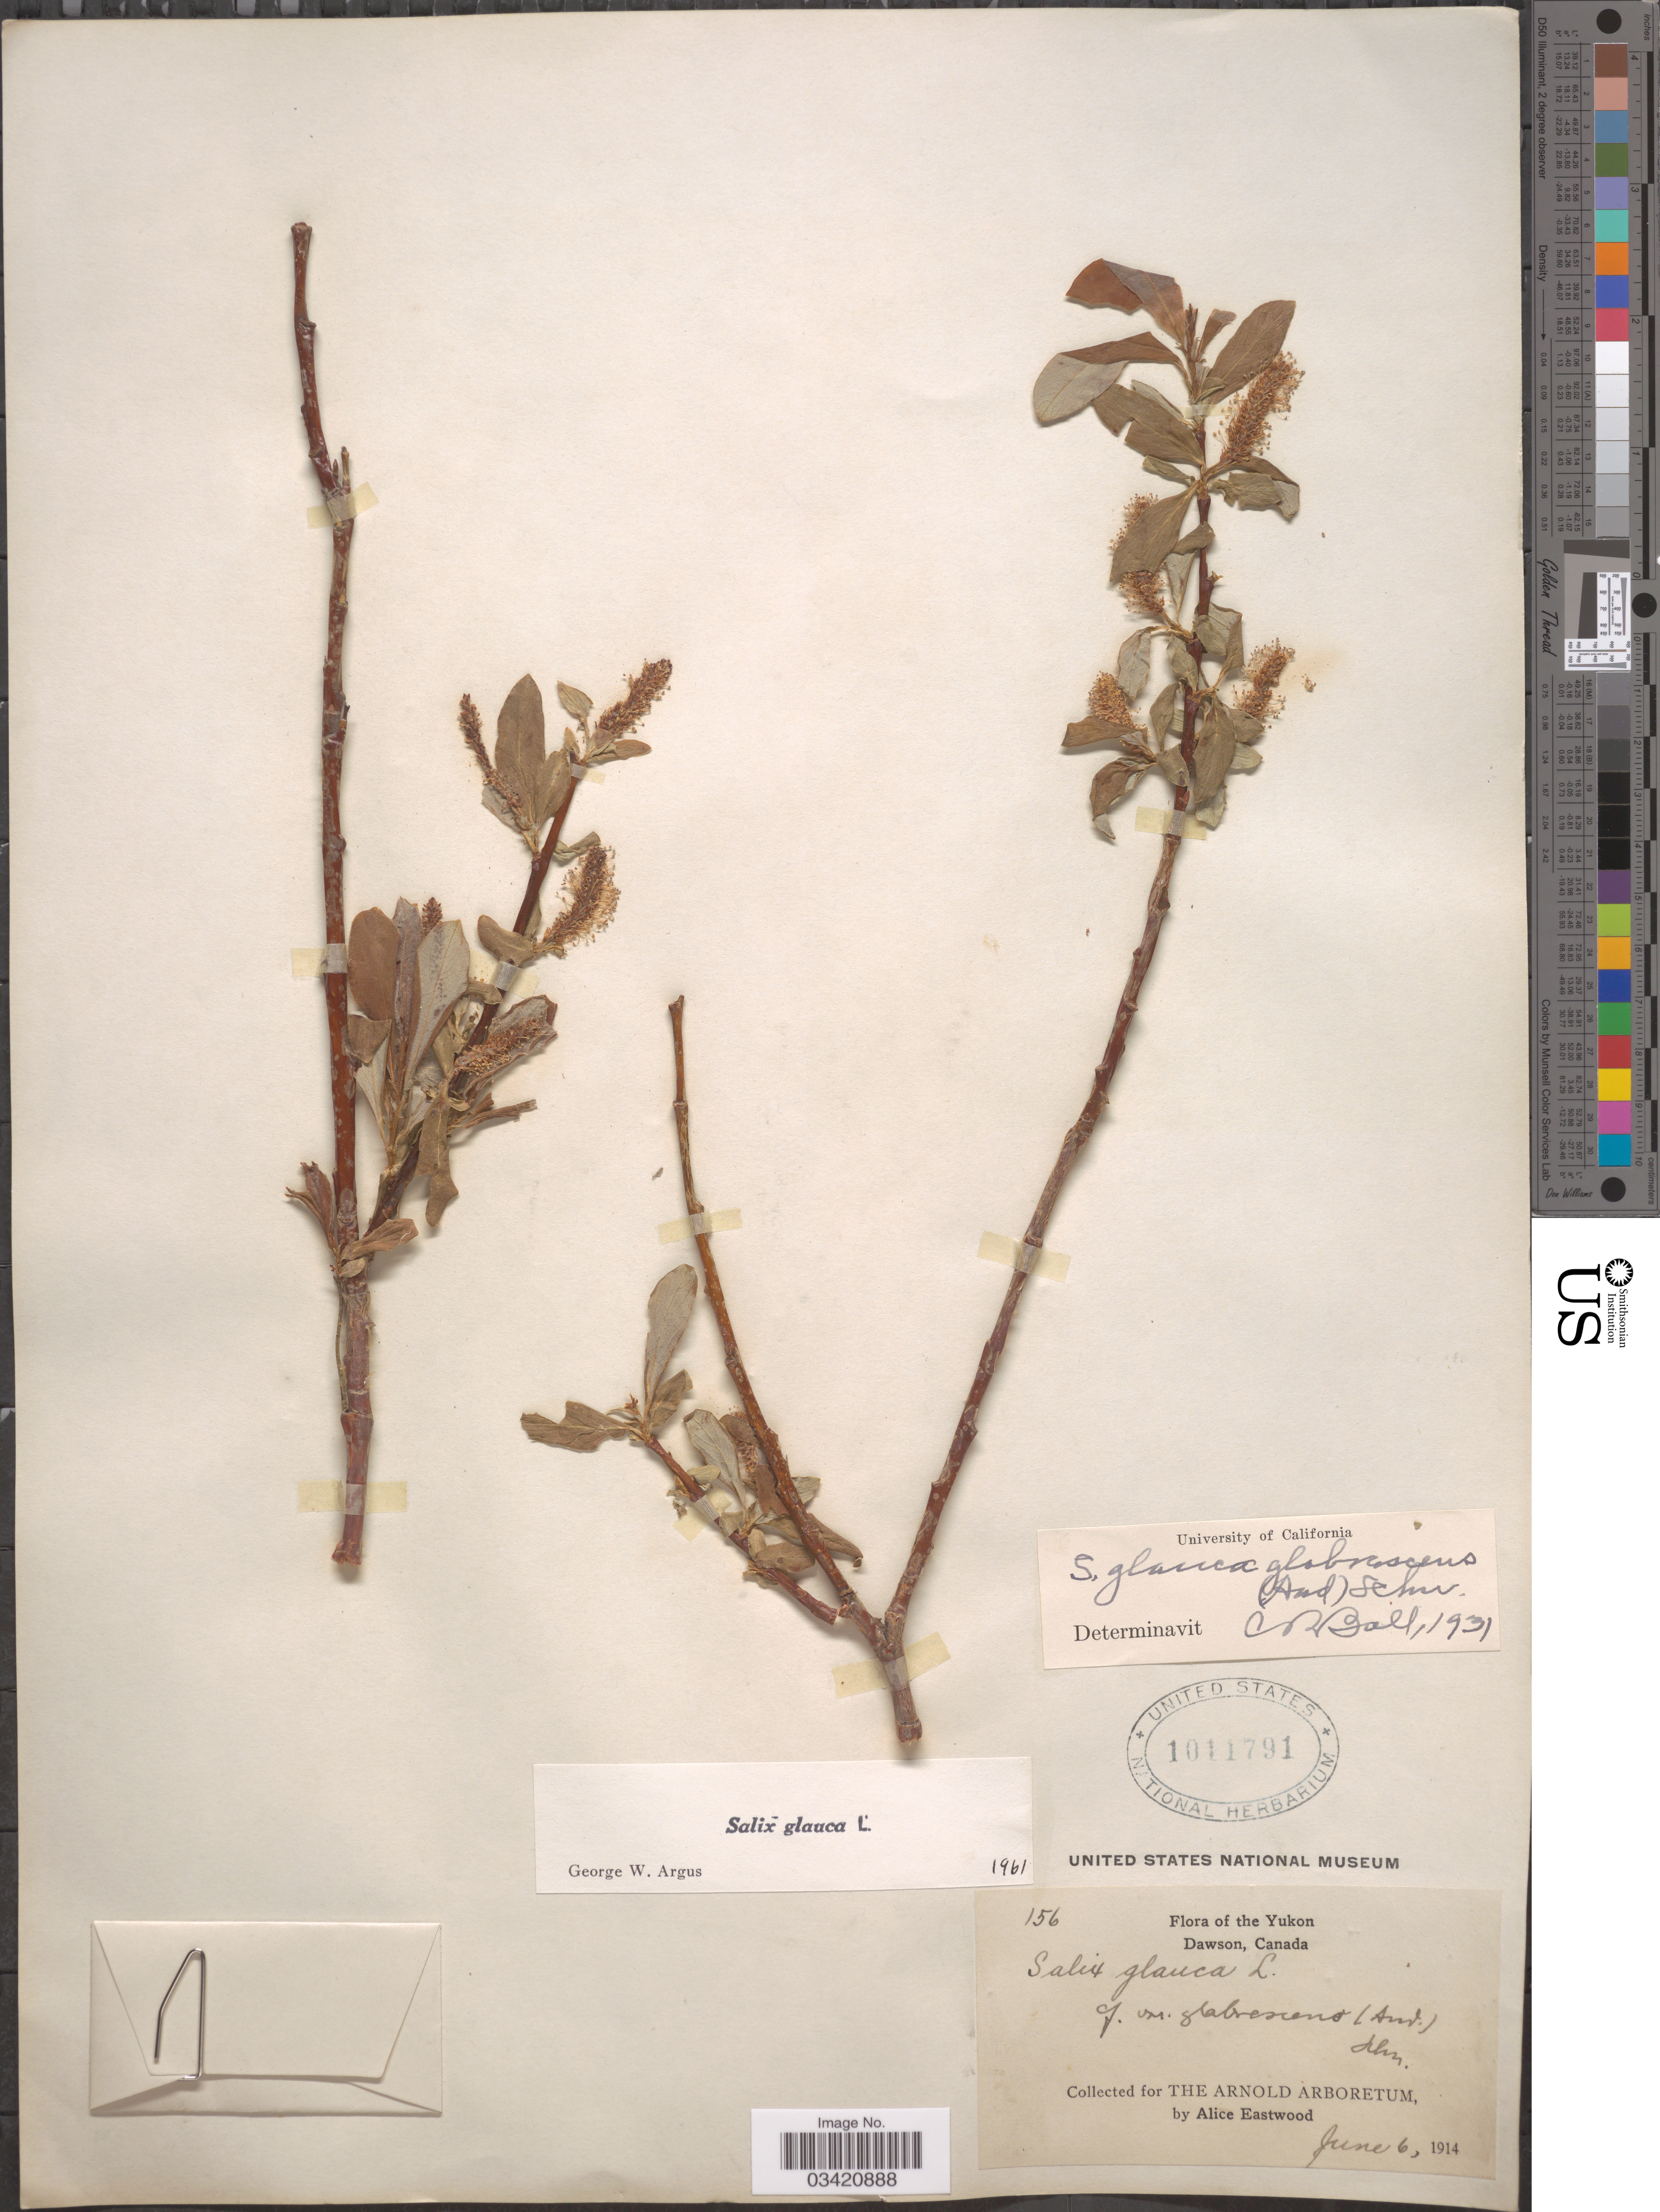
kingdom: Plantae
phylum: Tracheophyta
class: Magnoliopsida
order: Malpighiales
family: Salicaceae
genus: Salix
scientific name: Salix glauca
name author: L.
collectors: A. Eastwood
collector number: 156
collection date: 1914-06-06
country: Canada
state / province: Yukon Territory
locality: Yukon. Dawson.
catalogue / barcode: US 1011791